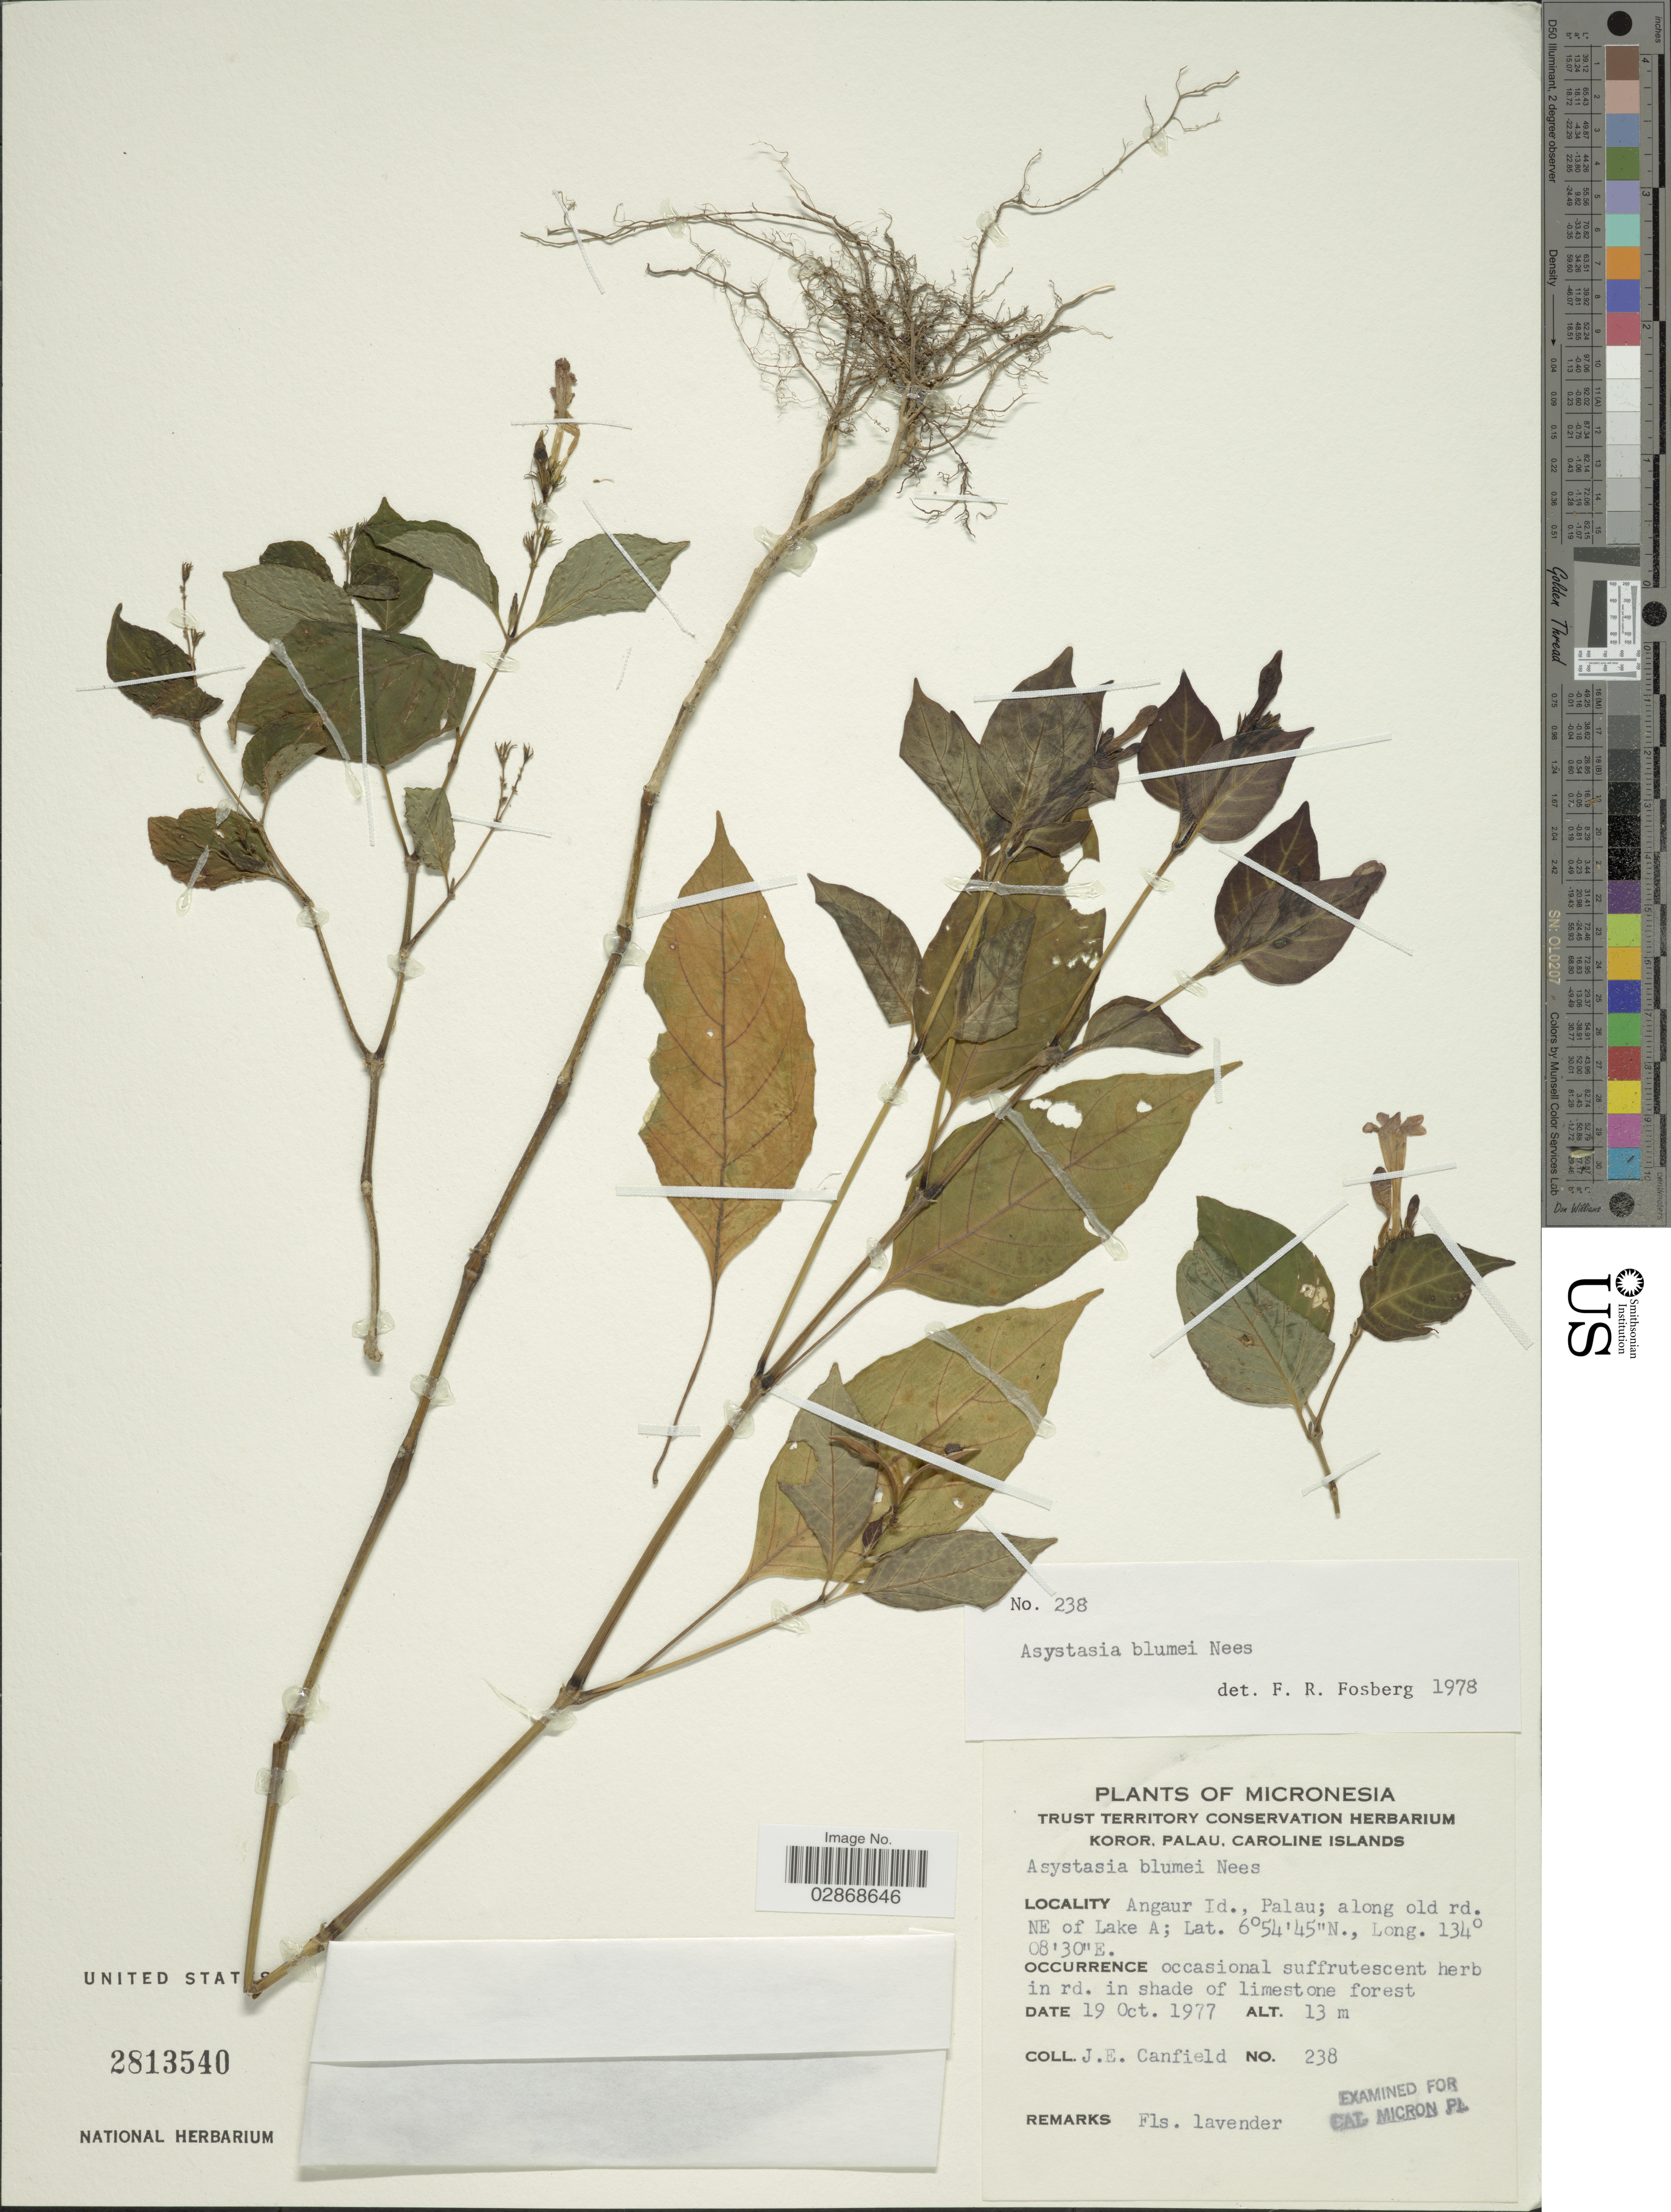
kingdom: Plantae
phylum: Tracheophyta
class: Magnoliopsida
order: Lamiales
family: Acanthaceae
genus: Asystasia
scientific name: Asystasia blumei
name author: Nees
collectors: J. E. Canfield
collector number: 238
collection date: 1977-10-19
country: Palau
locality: Micronesia. Angaur Id., Palau; along rd. NE of Lake A.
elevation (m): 13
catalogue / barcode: US 2813540